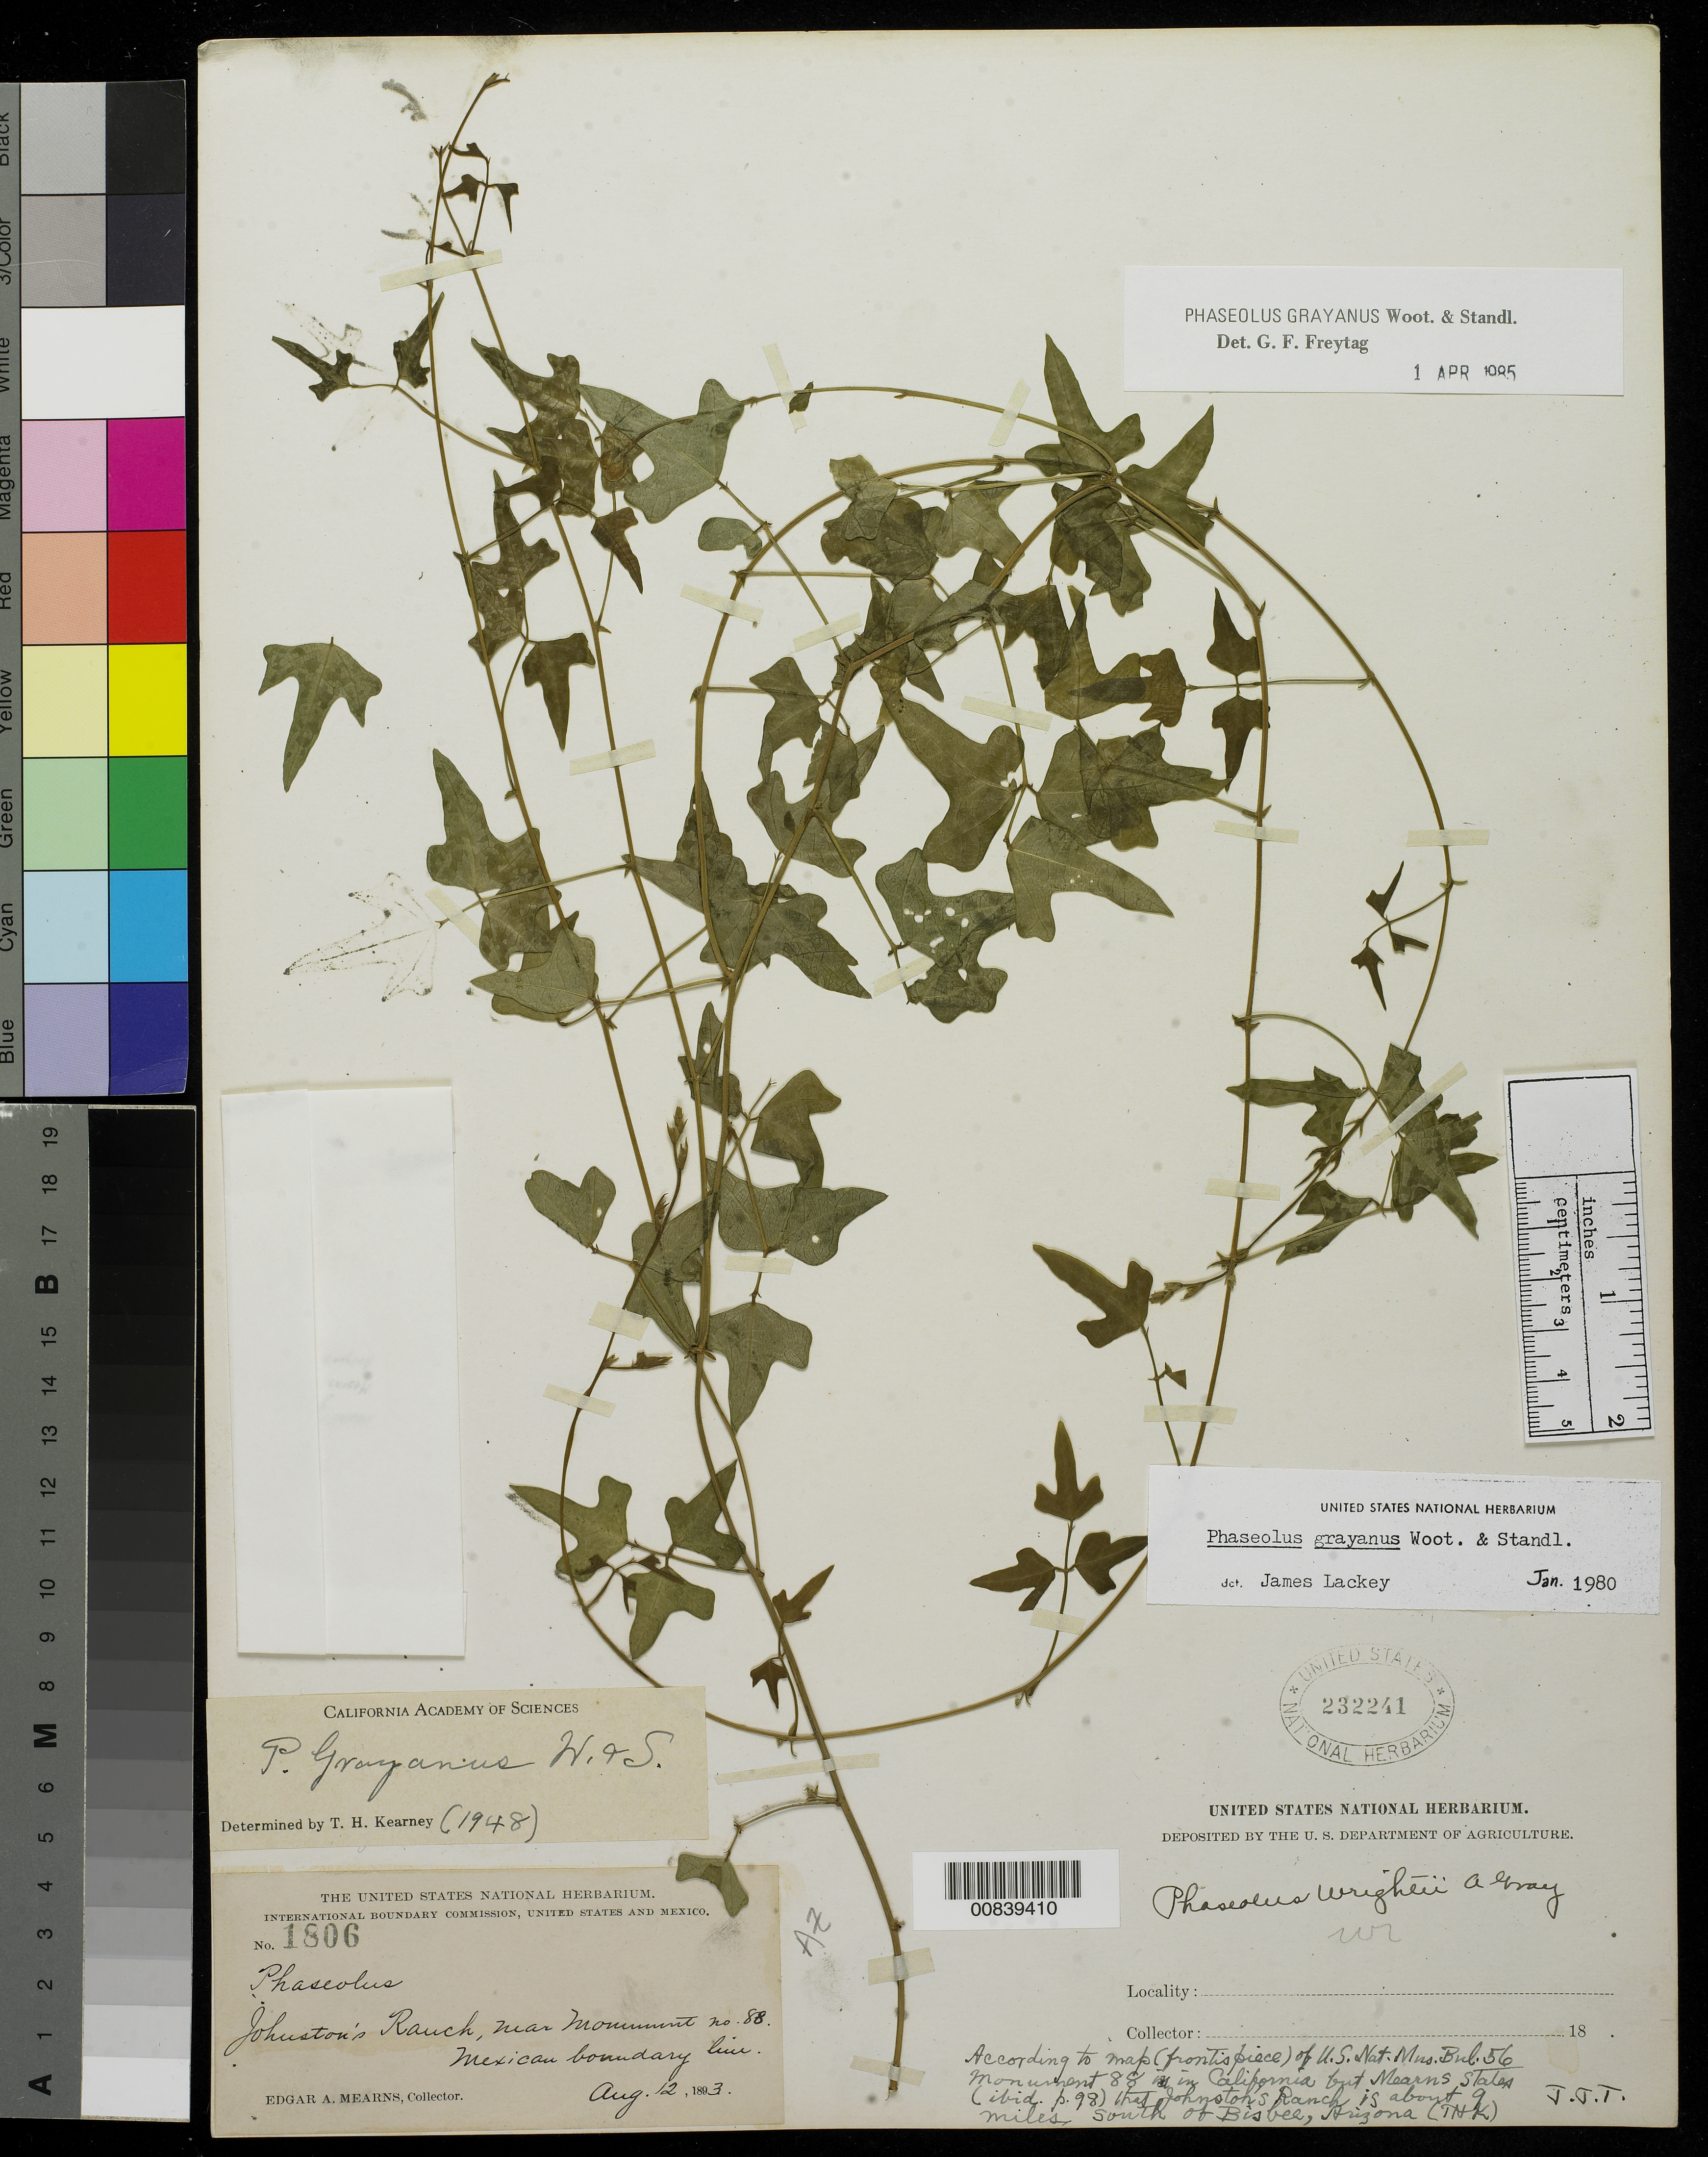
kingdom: Plantae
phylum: Tracheophyta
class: Magnoliopsida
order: Fabales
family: Fabaceae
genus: Phaseolus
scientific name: Phaseolus grayanus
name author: Wooton & Standl.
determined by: Freytag, G. F.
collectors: E. A. Mearns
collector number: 1806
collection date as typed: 12 Aug 1893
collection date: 1893-08-12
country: United States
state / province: Arizona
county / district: Cochise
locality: Jonhston's Ranch, near monument no. 88. San José Mt., Mexican Boundary Line. (San José Mt. is in Sonora, so the collection locality must be in the border).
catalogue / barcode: US 232241